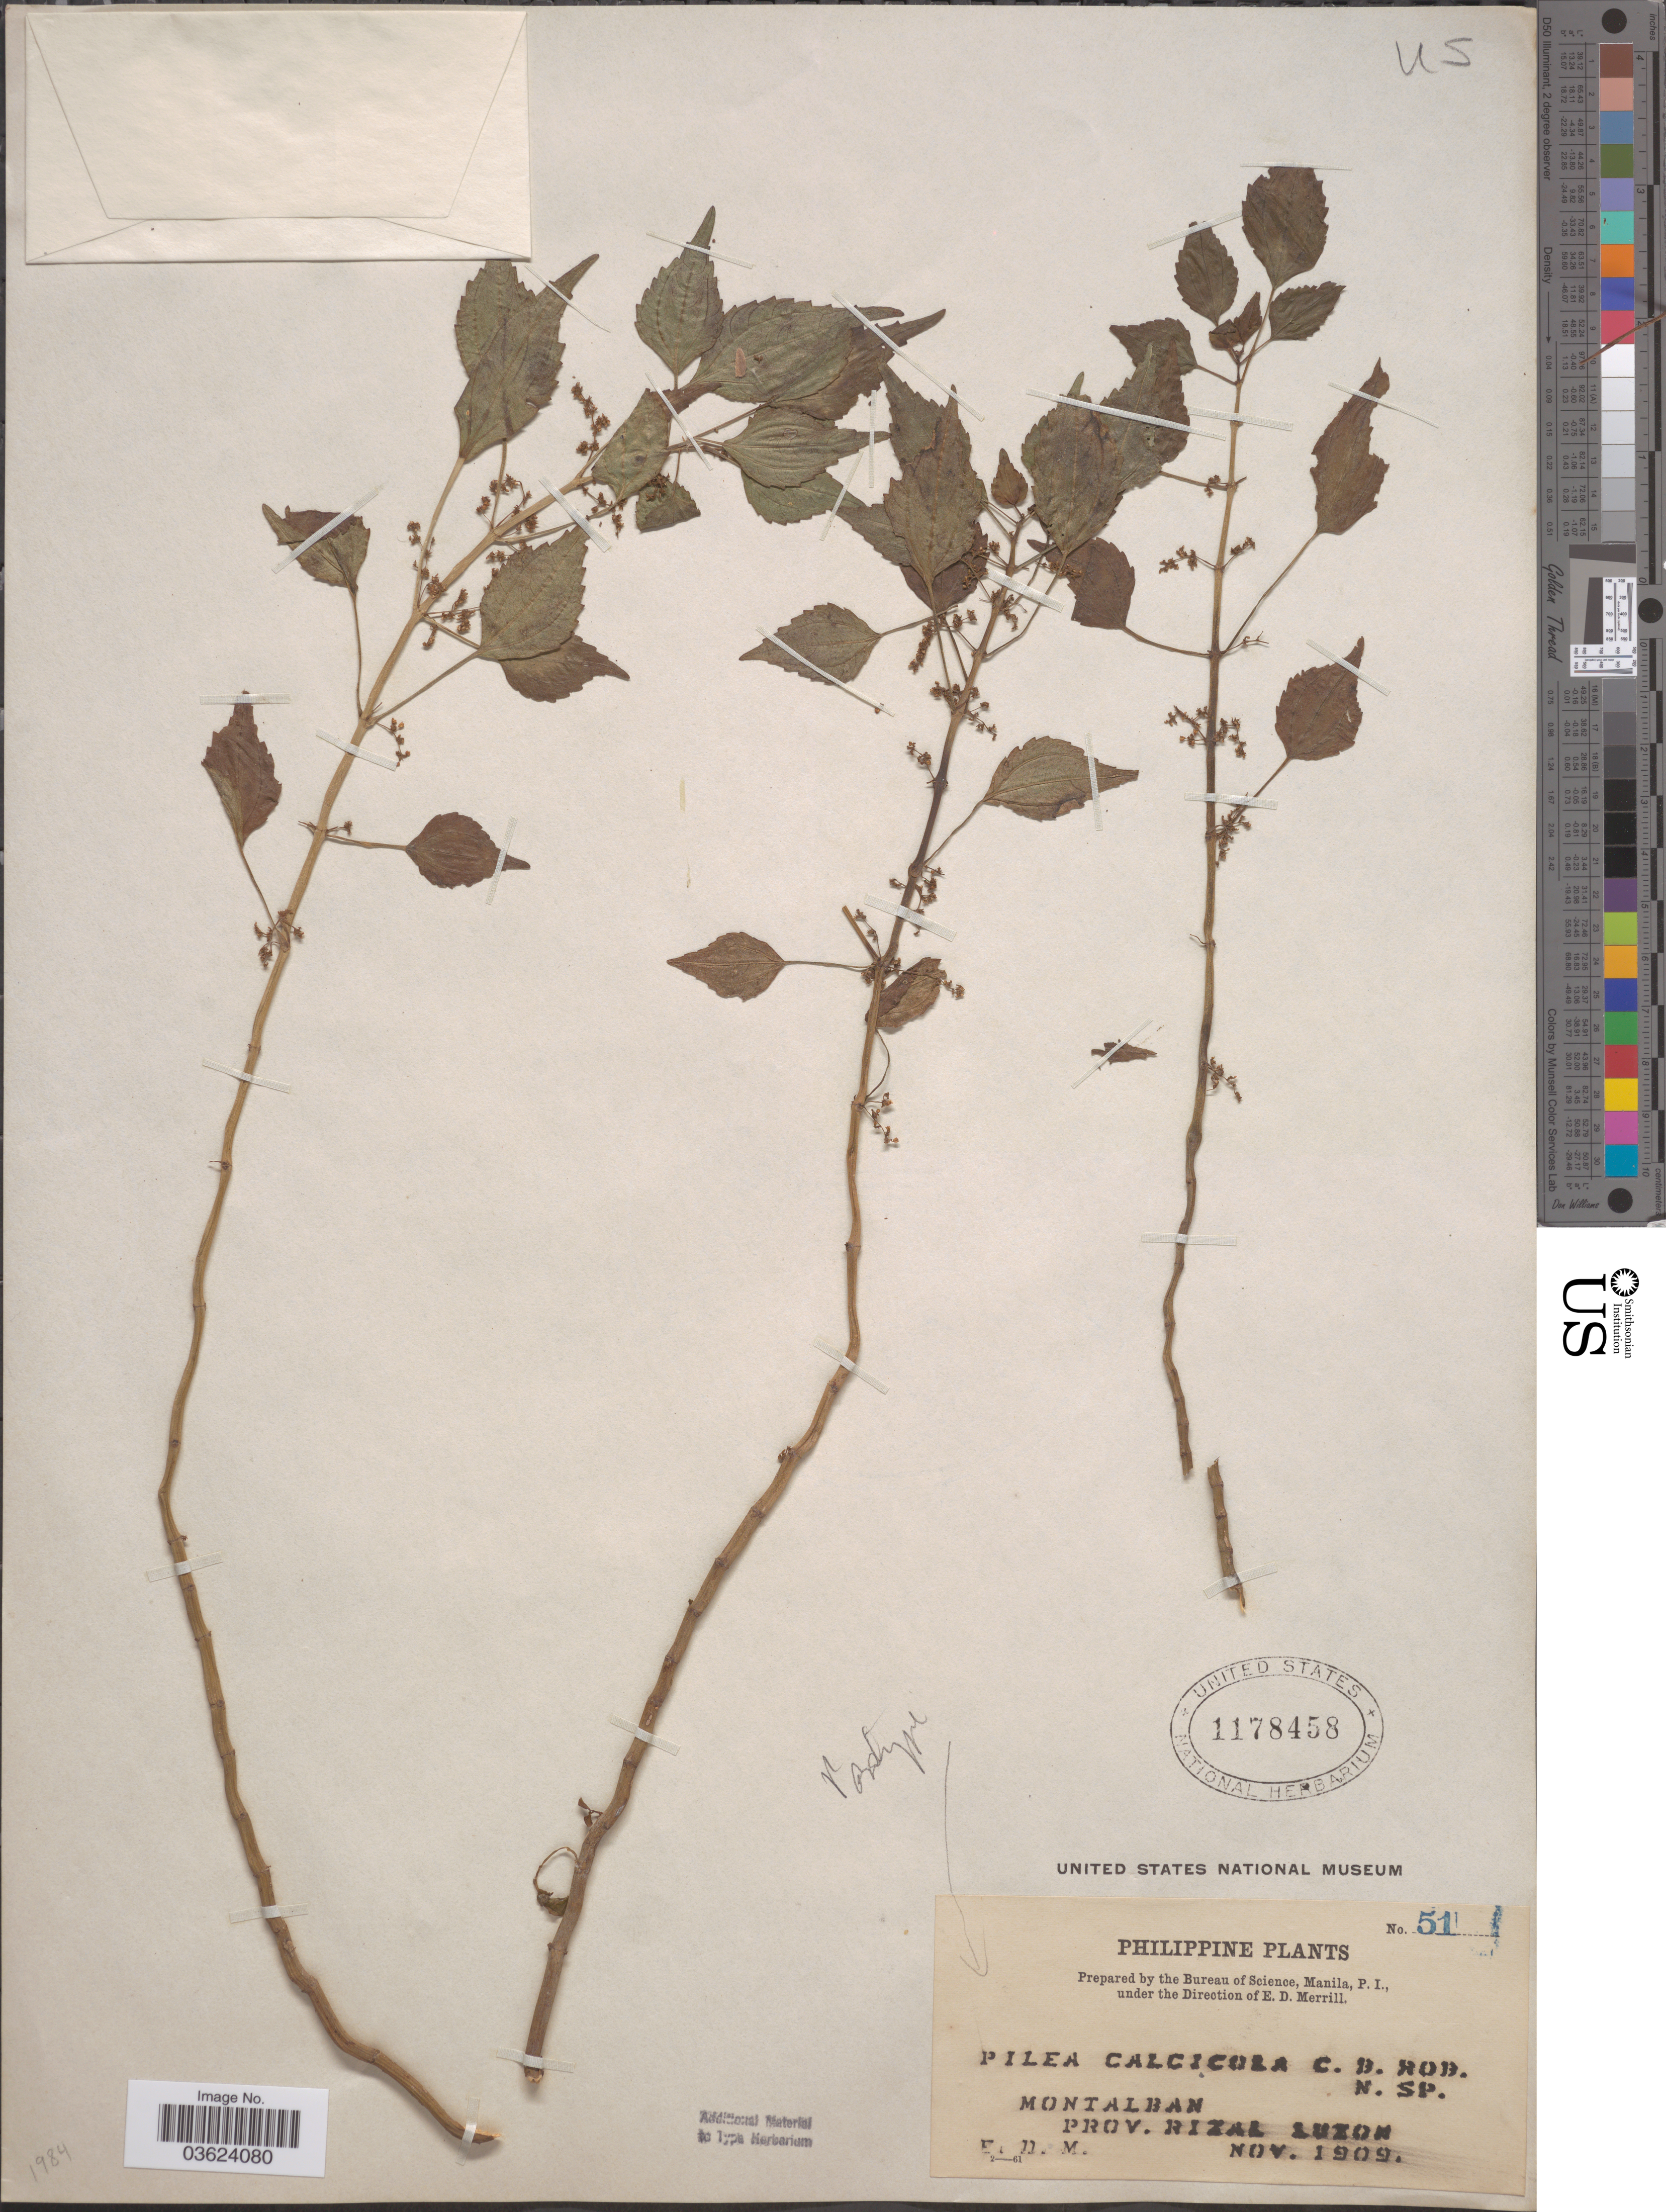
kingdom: Plantae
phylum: Tracheophyta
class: Magnoliopsida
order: Rosales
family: Urticaceae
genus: Pilea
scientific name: Pilea calcicola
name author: C.B. Rob.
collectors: E. D. Merrill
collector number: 51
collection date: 1909-11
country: Philippines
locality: Montalban. Prov. Rizal Luzon.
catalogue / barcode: US 1178458